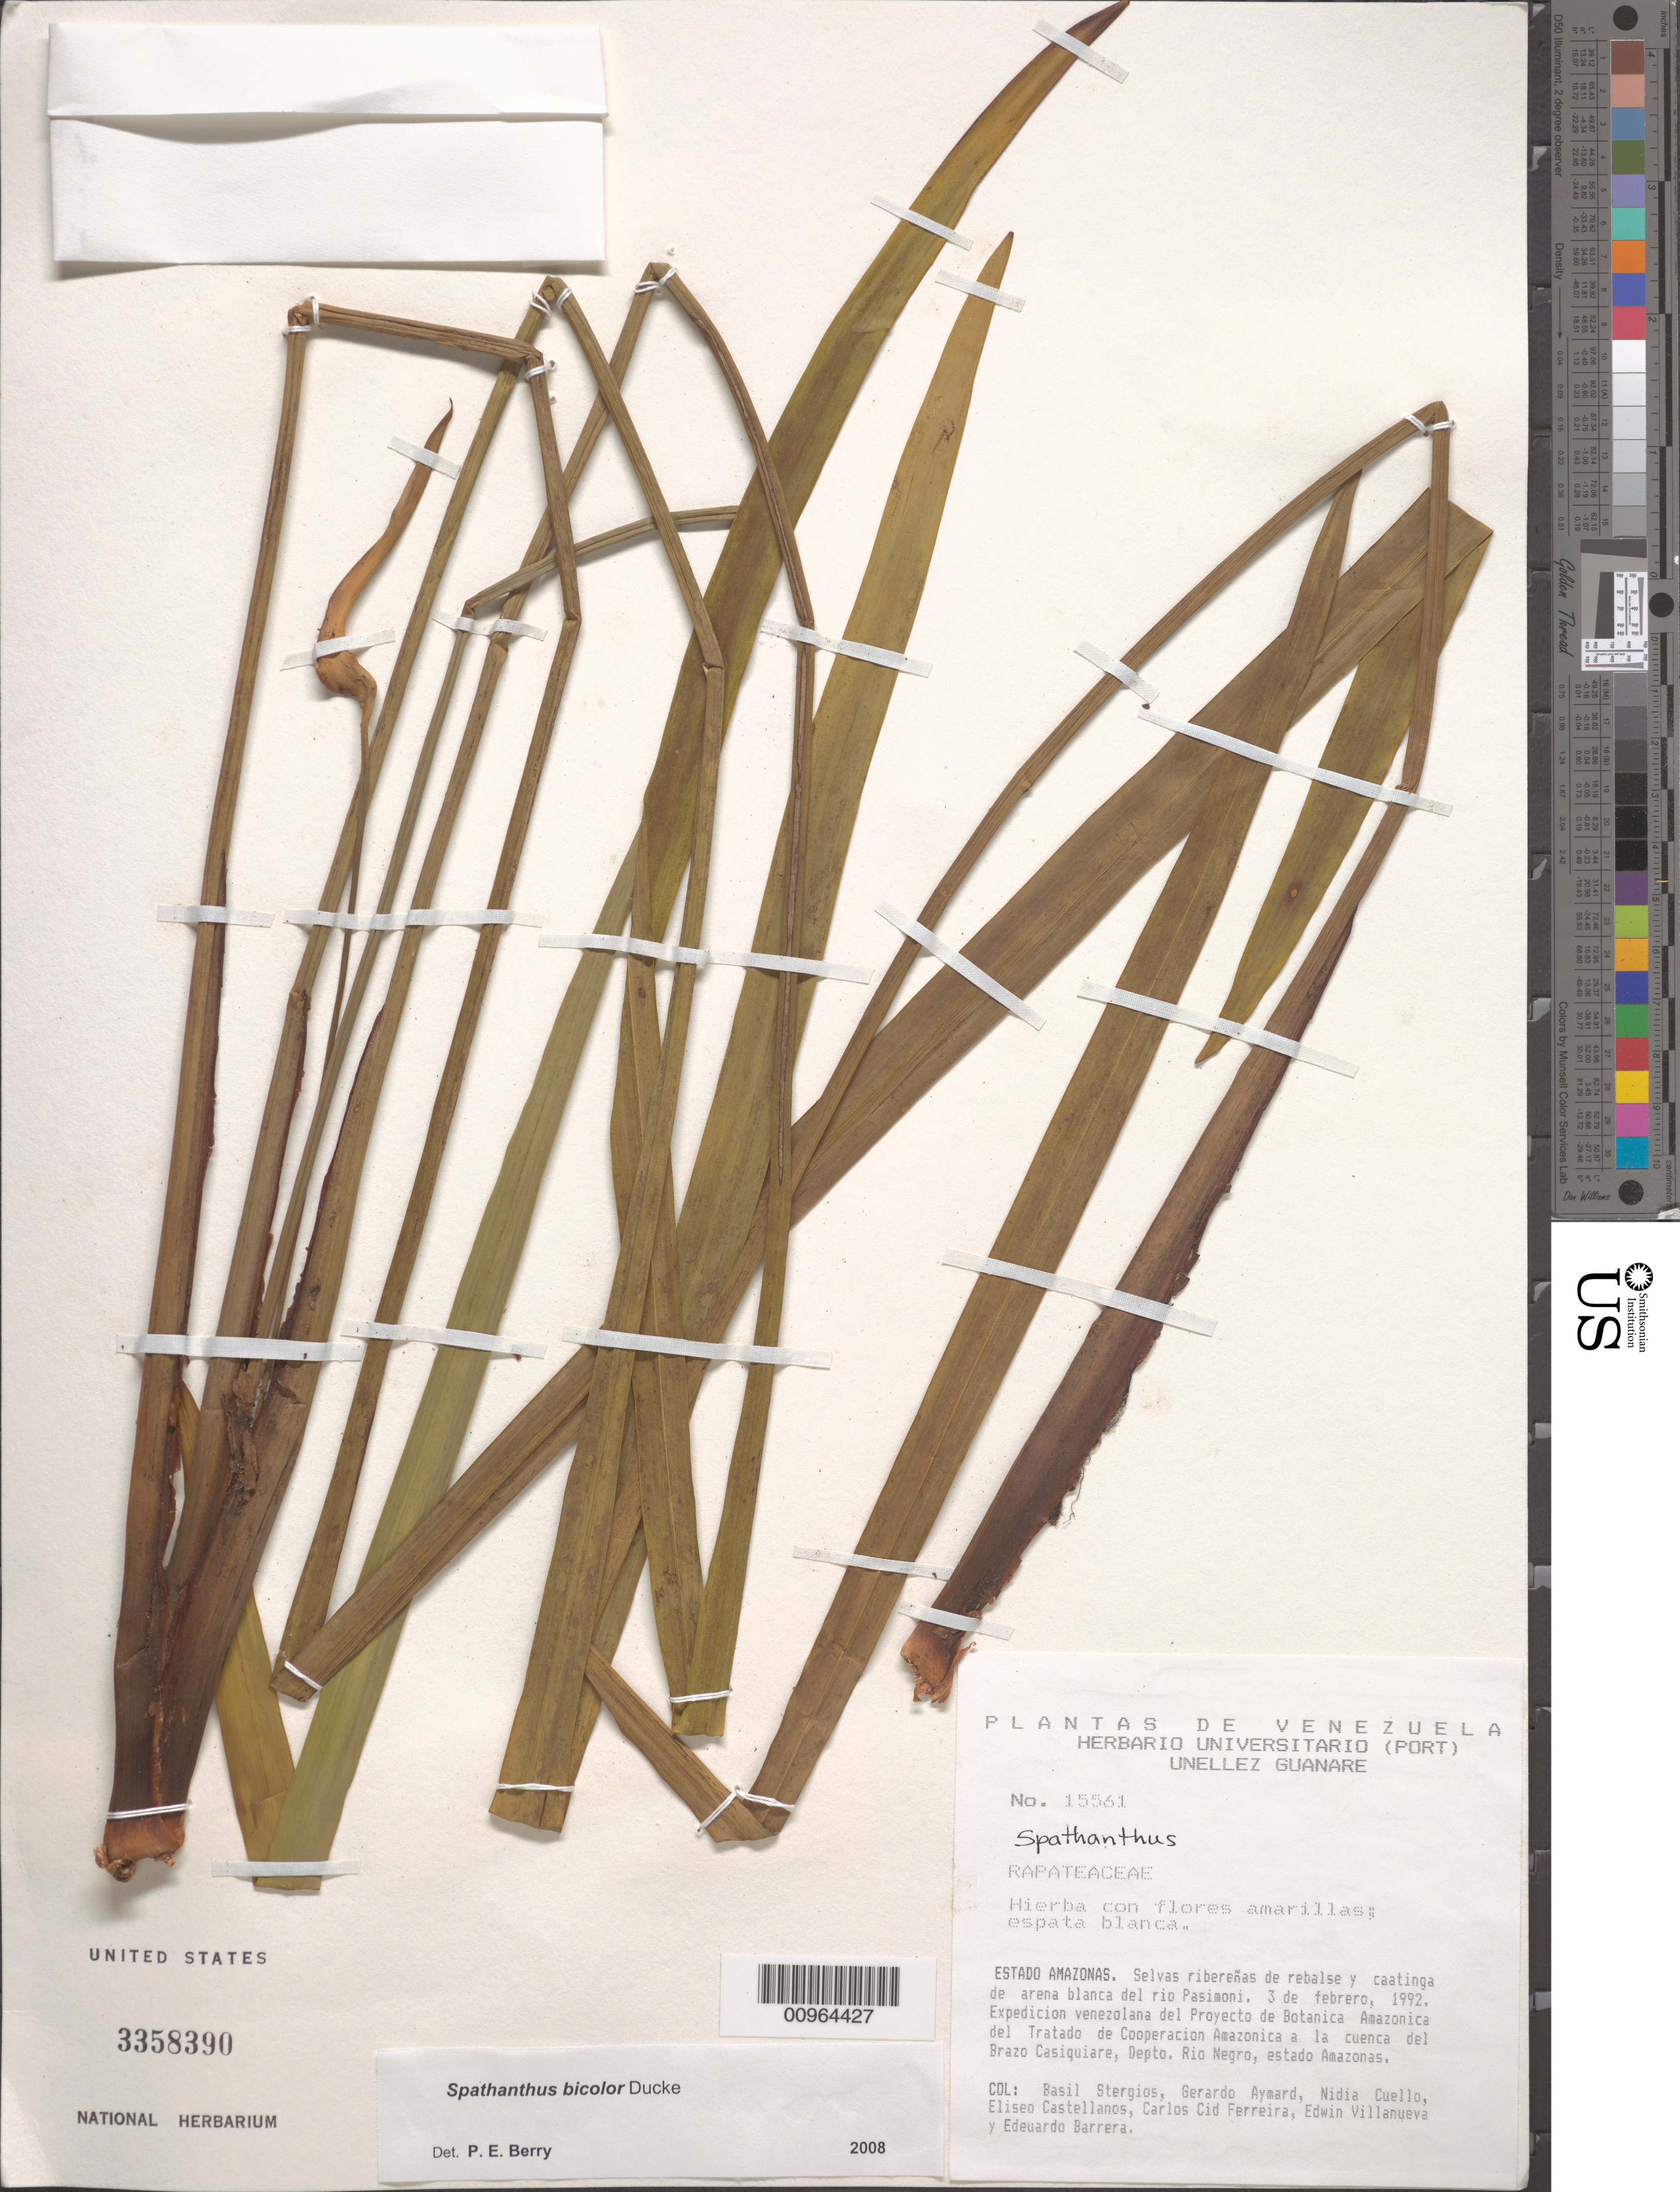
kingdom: Plantae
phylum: Tracheophyta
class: Liliopsida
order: Poales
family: Rapateaceae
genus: Spathanthus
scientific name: Spathanthus bicolor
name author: Ducke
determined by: Berry, P. E., (WIS), University of Wisconsin - Madison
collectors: B. G. Stergios, G. A. Aymard, N. L. Cuello, E. Castellanos, C. A. Cid Ferreira, E. Villanueva & E. Barrera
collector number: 15561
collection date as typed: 3-Feb-92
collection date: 1992-02-03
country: Venezuela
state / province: Amazonas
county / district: Río Negro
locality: Río Pasimoni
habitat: Selvas riberenas de rebalse y caatinga de arena blanca del río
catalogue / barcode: US 3358390